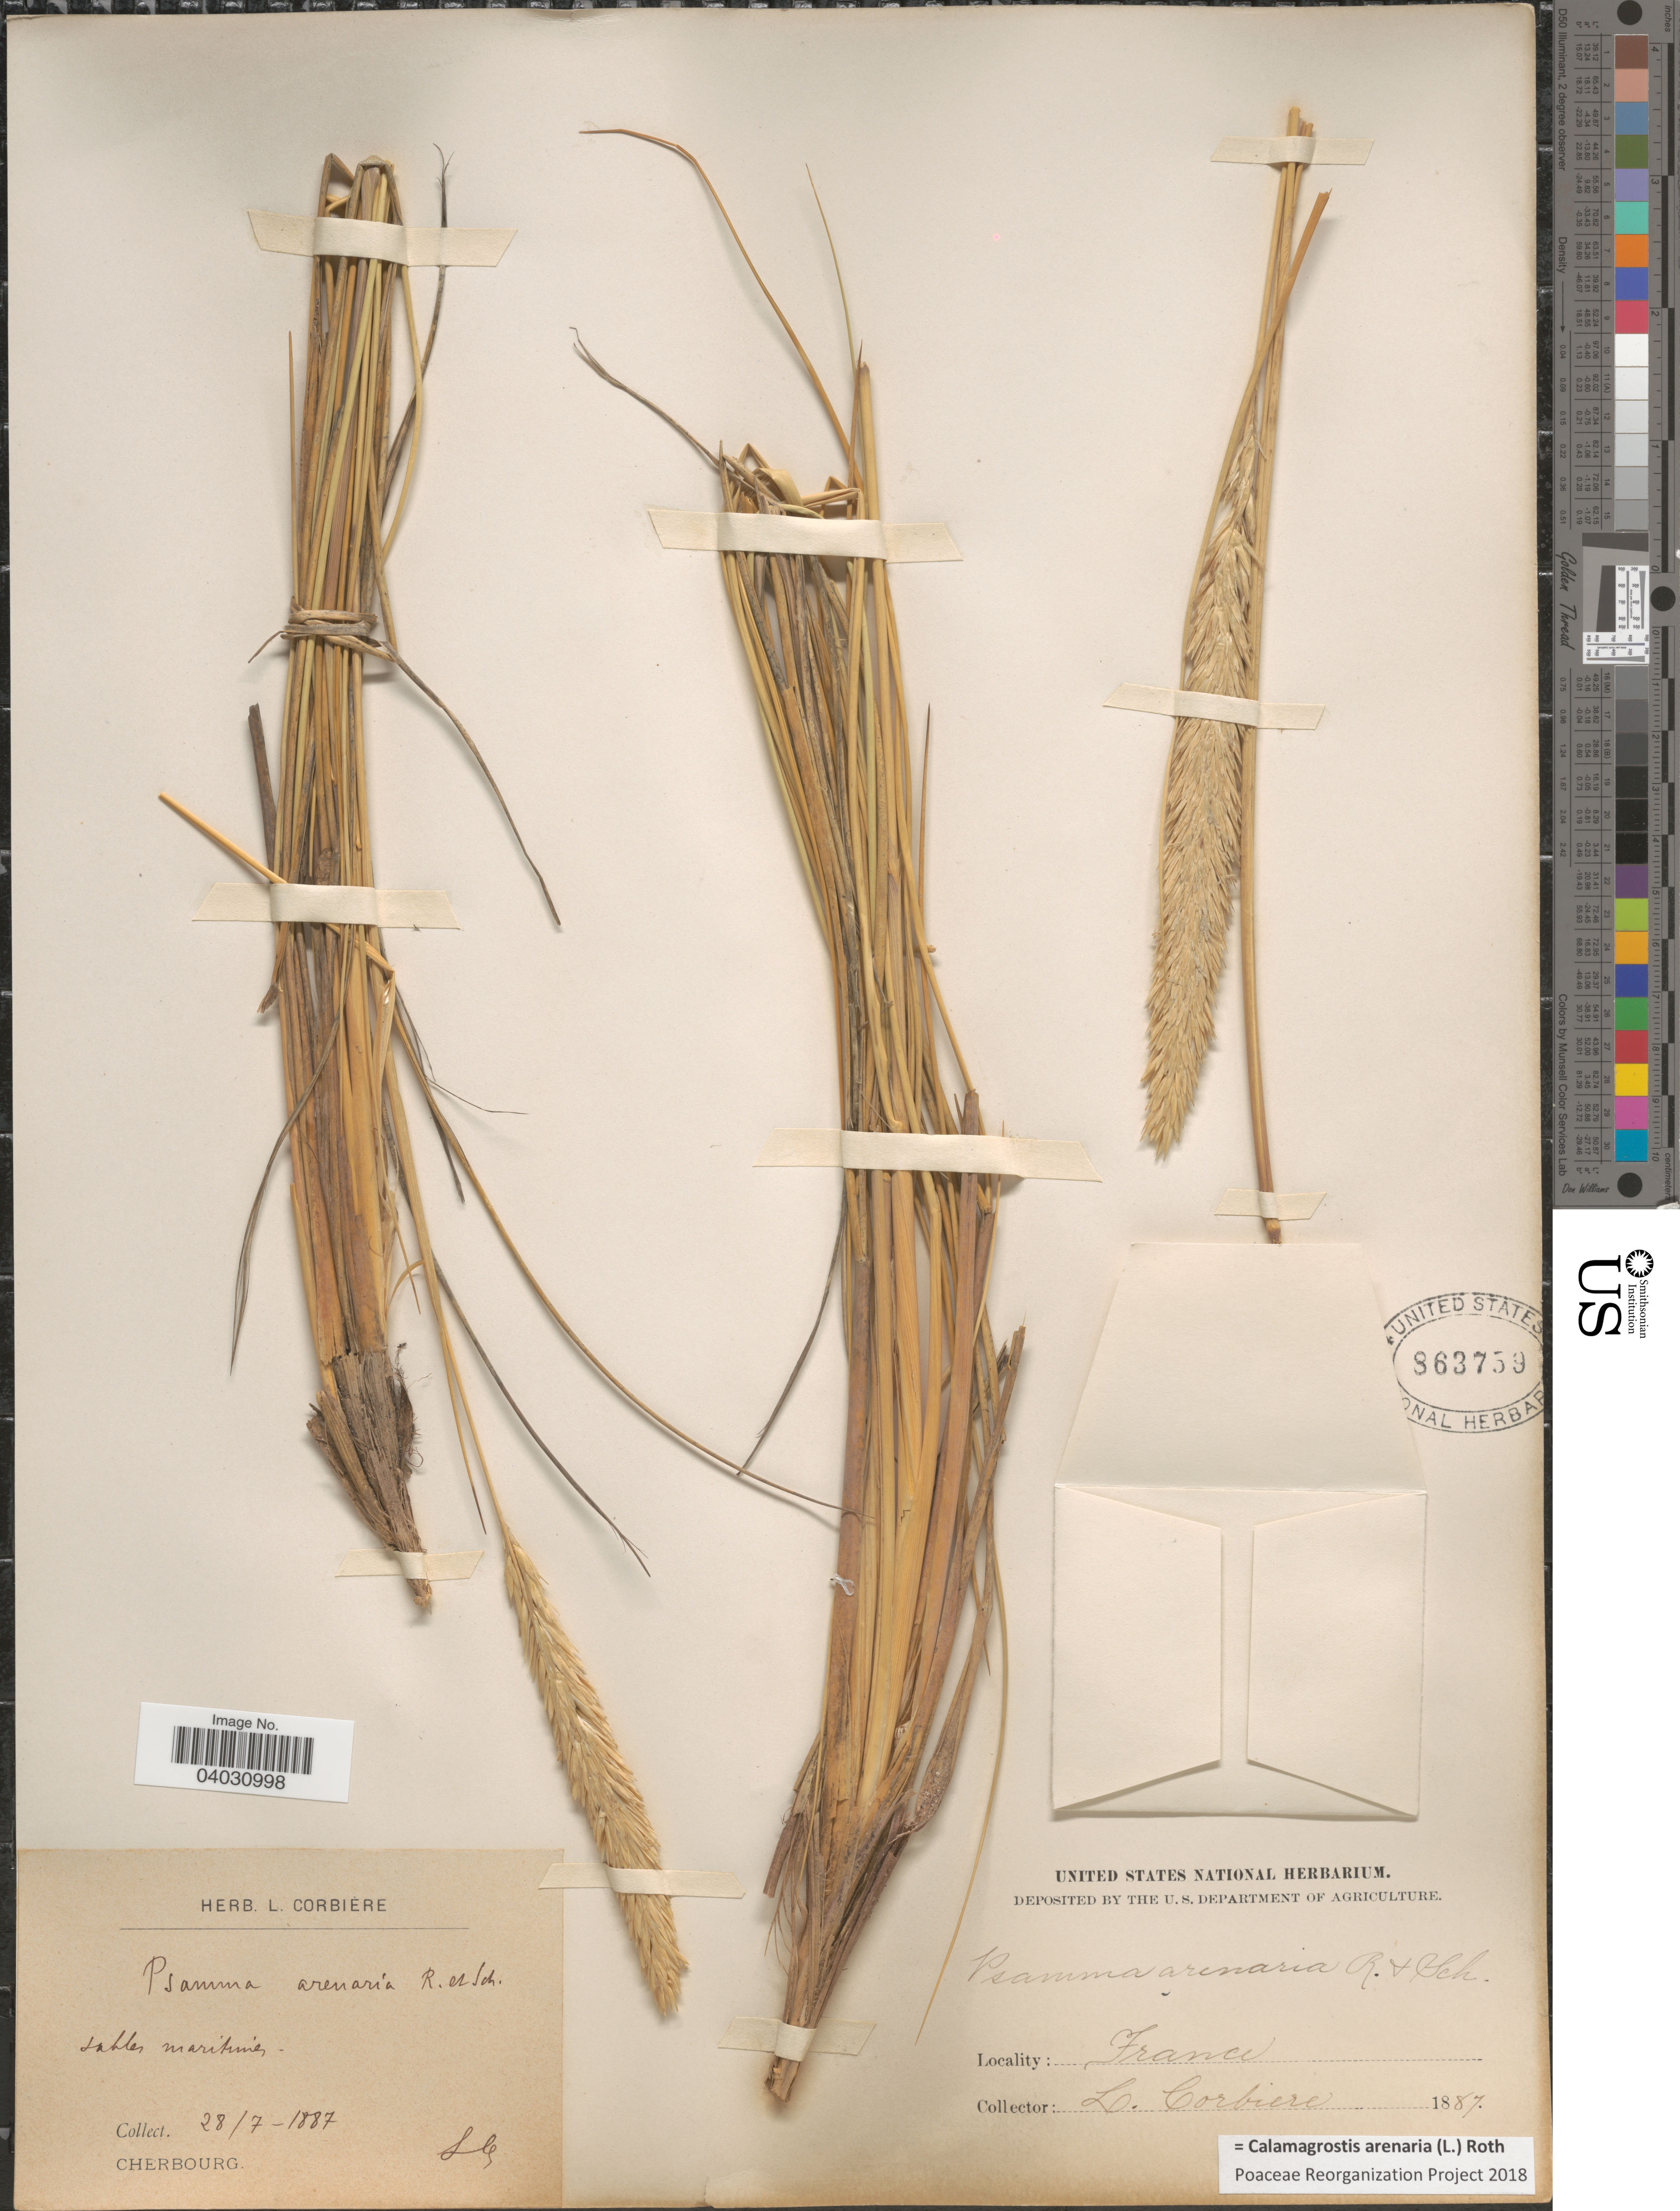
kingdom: Plantae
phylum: Tracheophyta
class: Liliopsida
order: Poales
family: Poaceae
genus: Calamagrostis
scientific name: Calamagrostis arenaria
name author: (L.) Roth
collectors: L. Corbière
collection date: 1887-07-28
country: France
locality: Cherbourg.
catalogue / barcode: US 863759